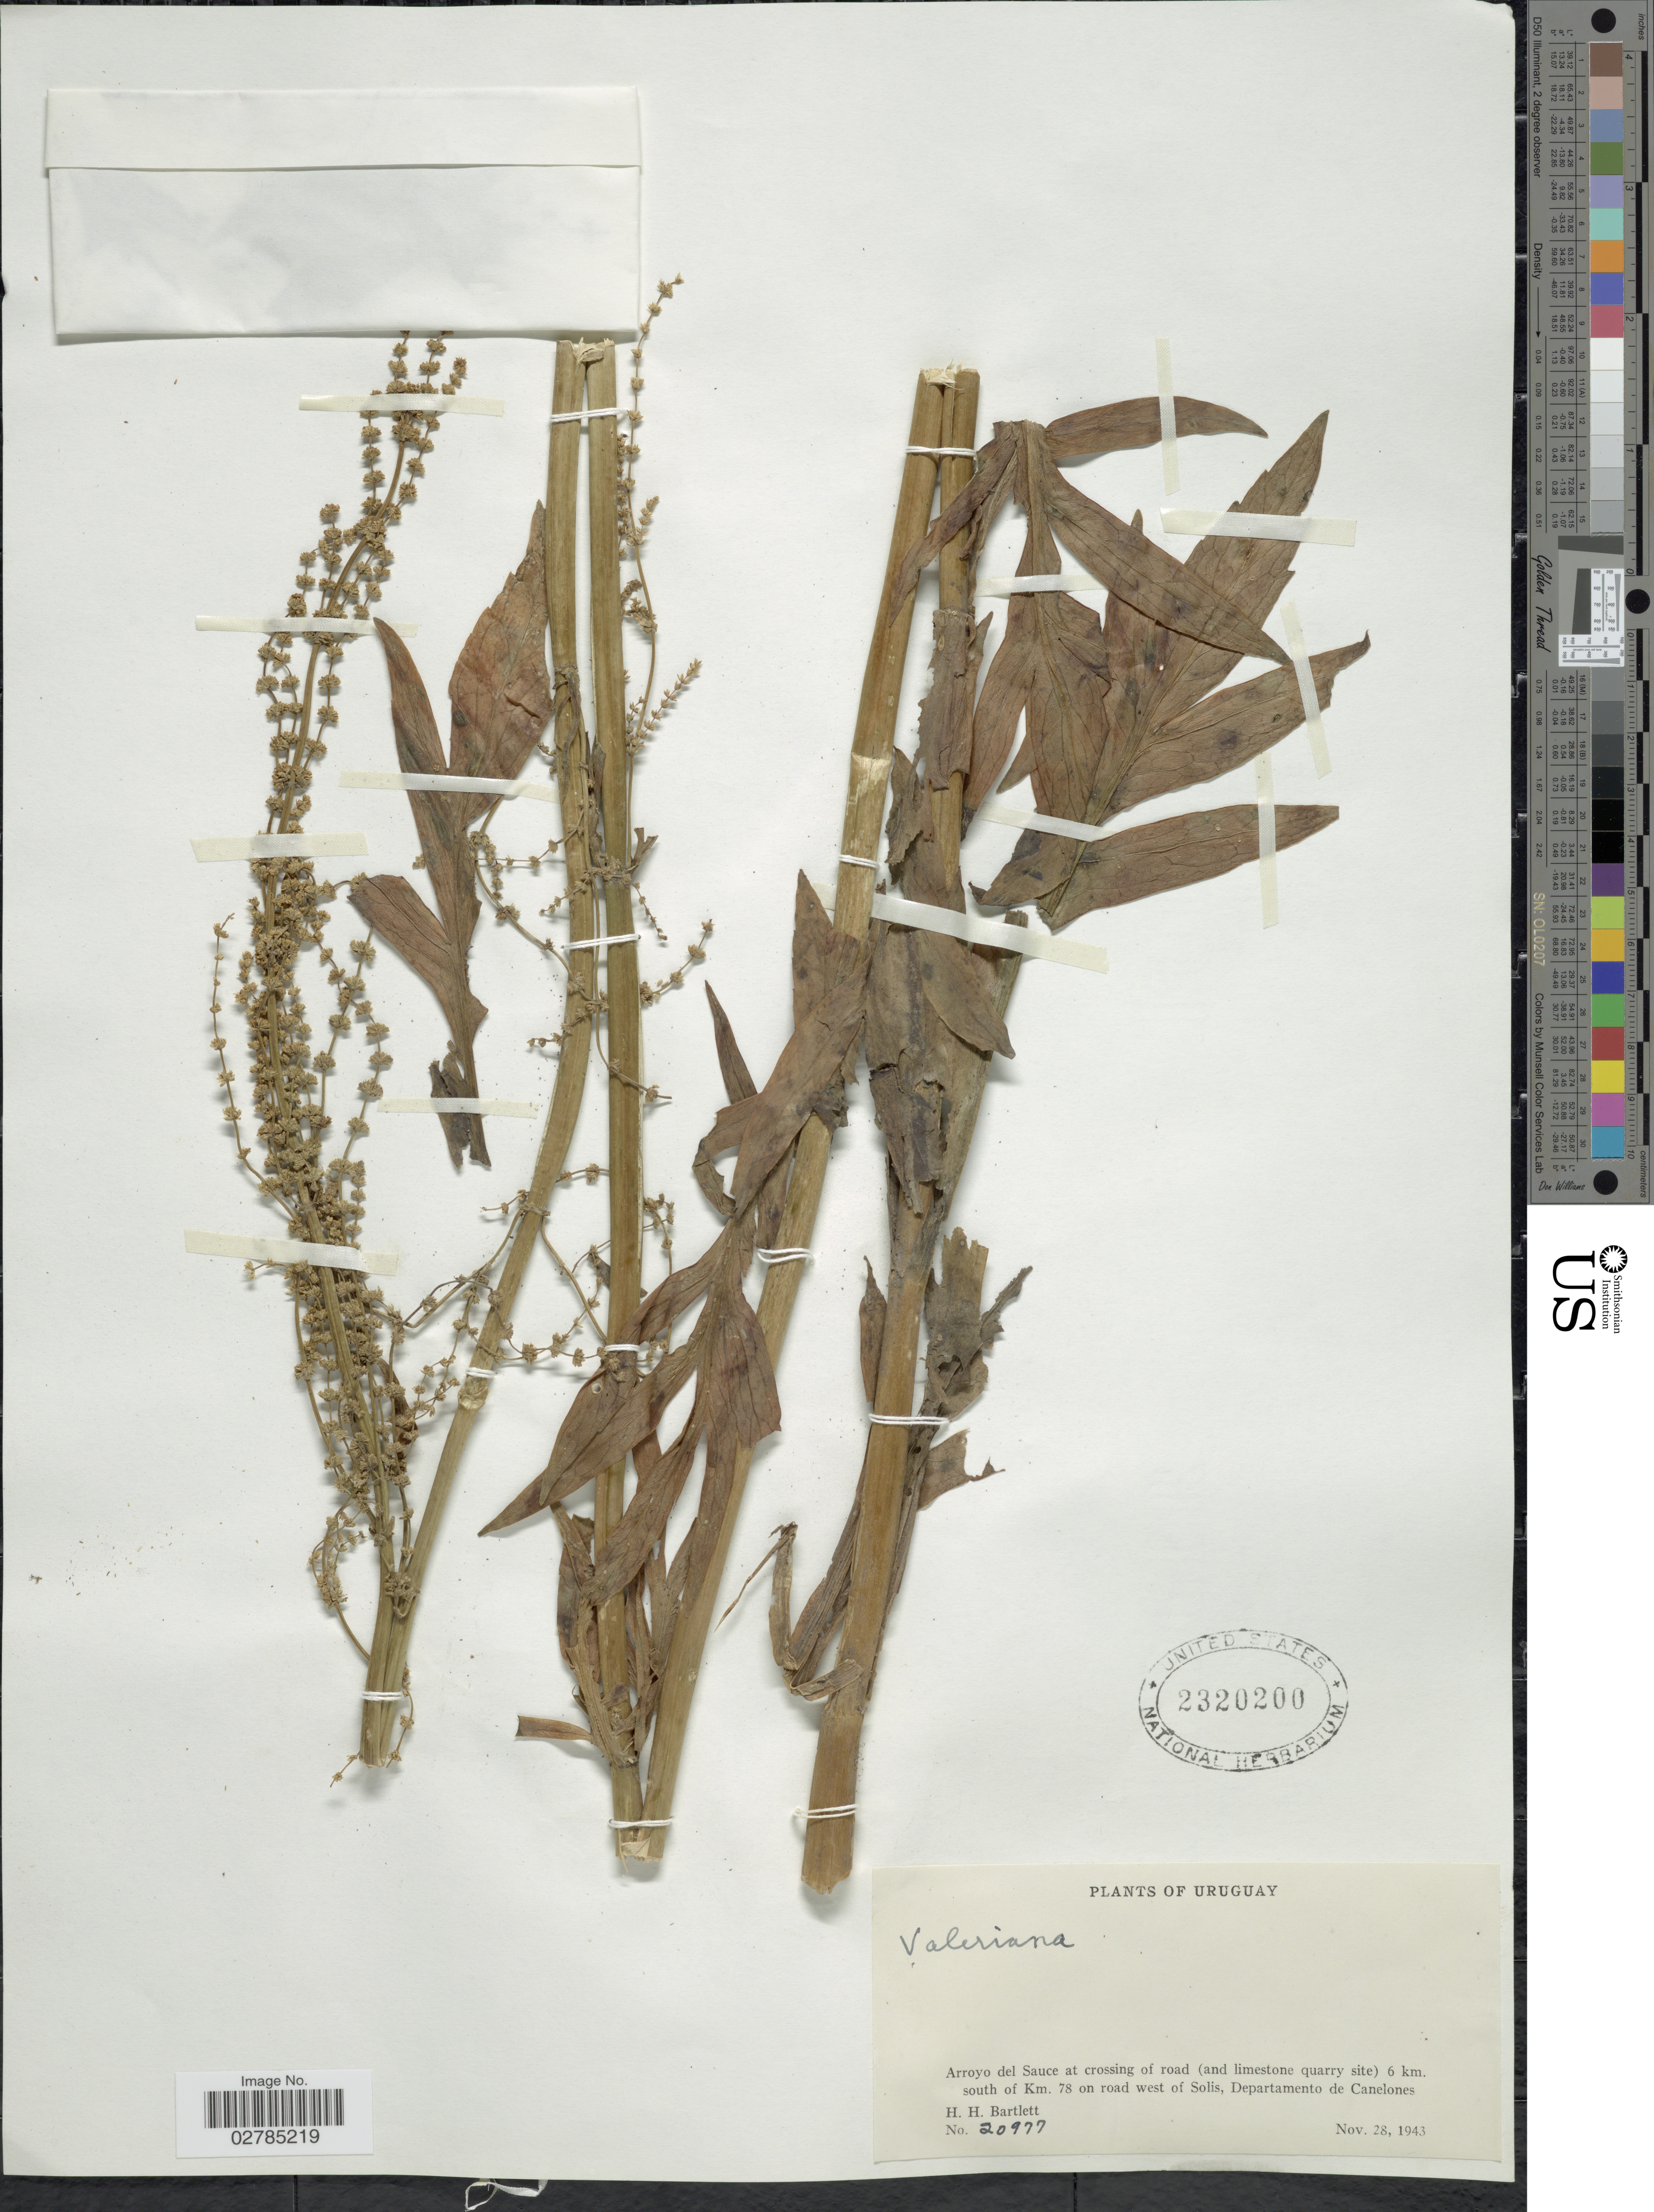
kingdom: Plantae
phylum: Tracheophyta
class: Magnoliopsida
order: Dipsacales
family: Caprifoliaceae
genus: Valeriana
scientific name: Valeriana polystachya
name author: Sm.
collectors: H. H. Bartlett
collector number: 20977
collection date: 1943-11-28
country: Uruguay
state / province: Canelones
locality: Arroyo del Sauce at crossing of road (and limestone quarry site) 6 km. south of Km. 78 on road west of Solis, Departamento de Canelones.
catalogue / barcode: US 2320200